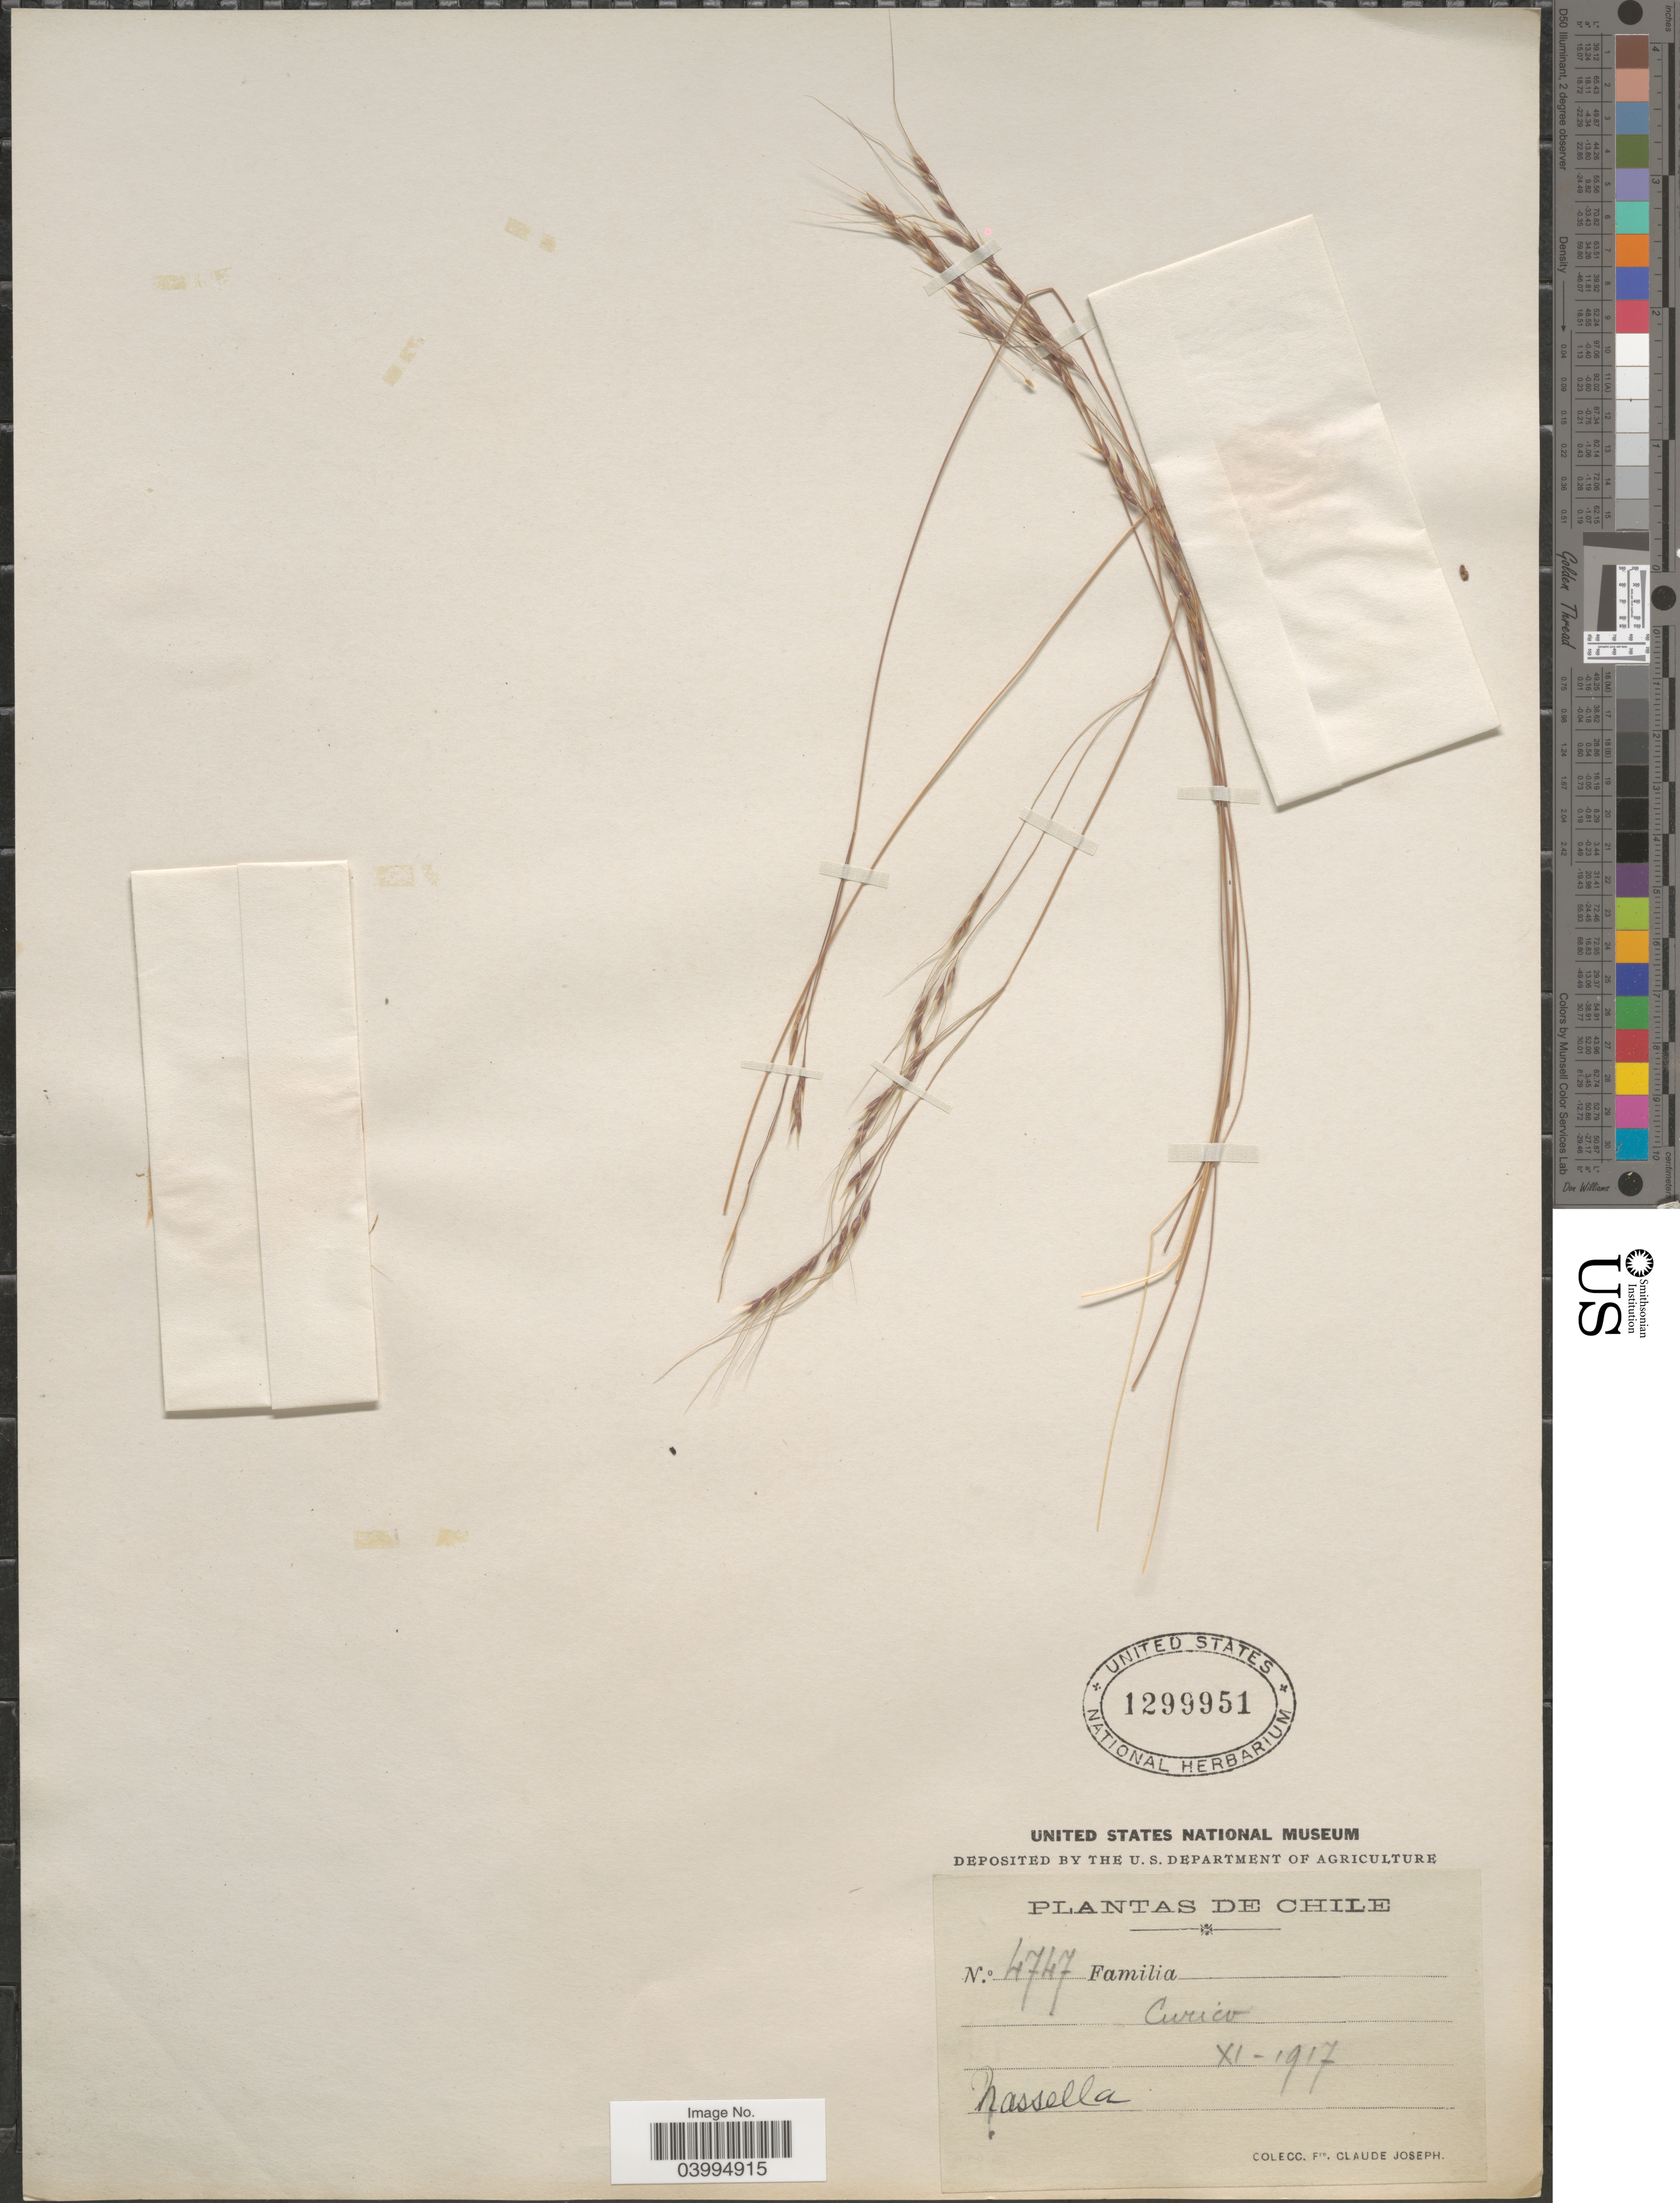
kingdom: Plantae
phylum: Tracheophyta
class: Liliopsida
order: Poales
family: Poaceae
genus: Nassella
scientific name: Nassella trichotoma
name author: (Ness) Hack. ex Arechav.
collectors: Bro. Claude-Joseph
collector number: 4747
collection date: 1917-11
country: Chile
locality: Curico.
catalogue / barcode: US 1299951